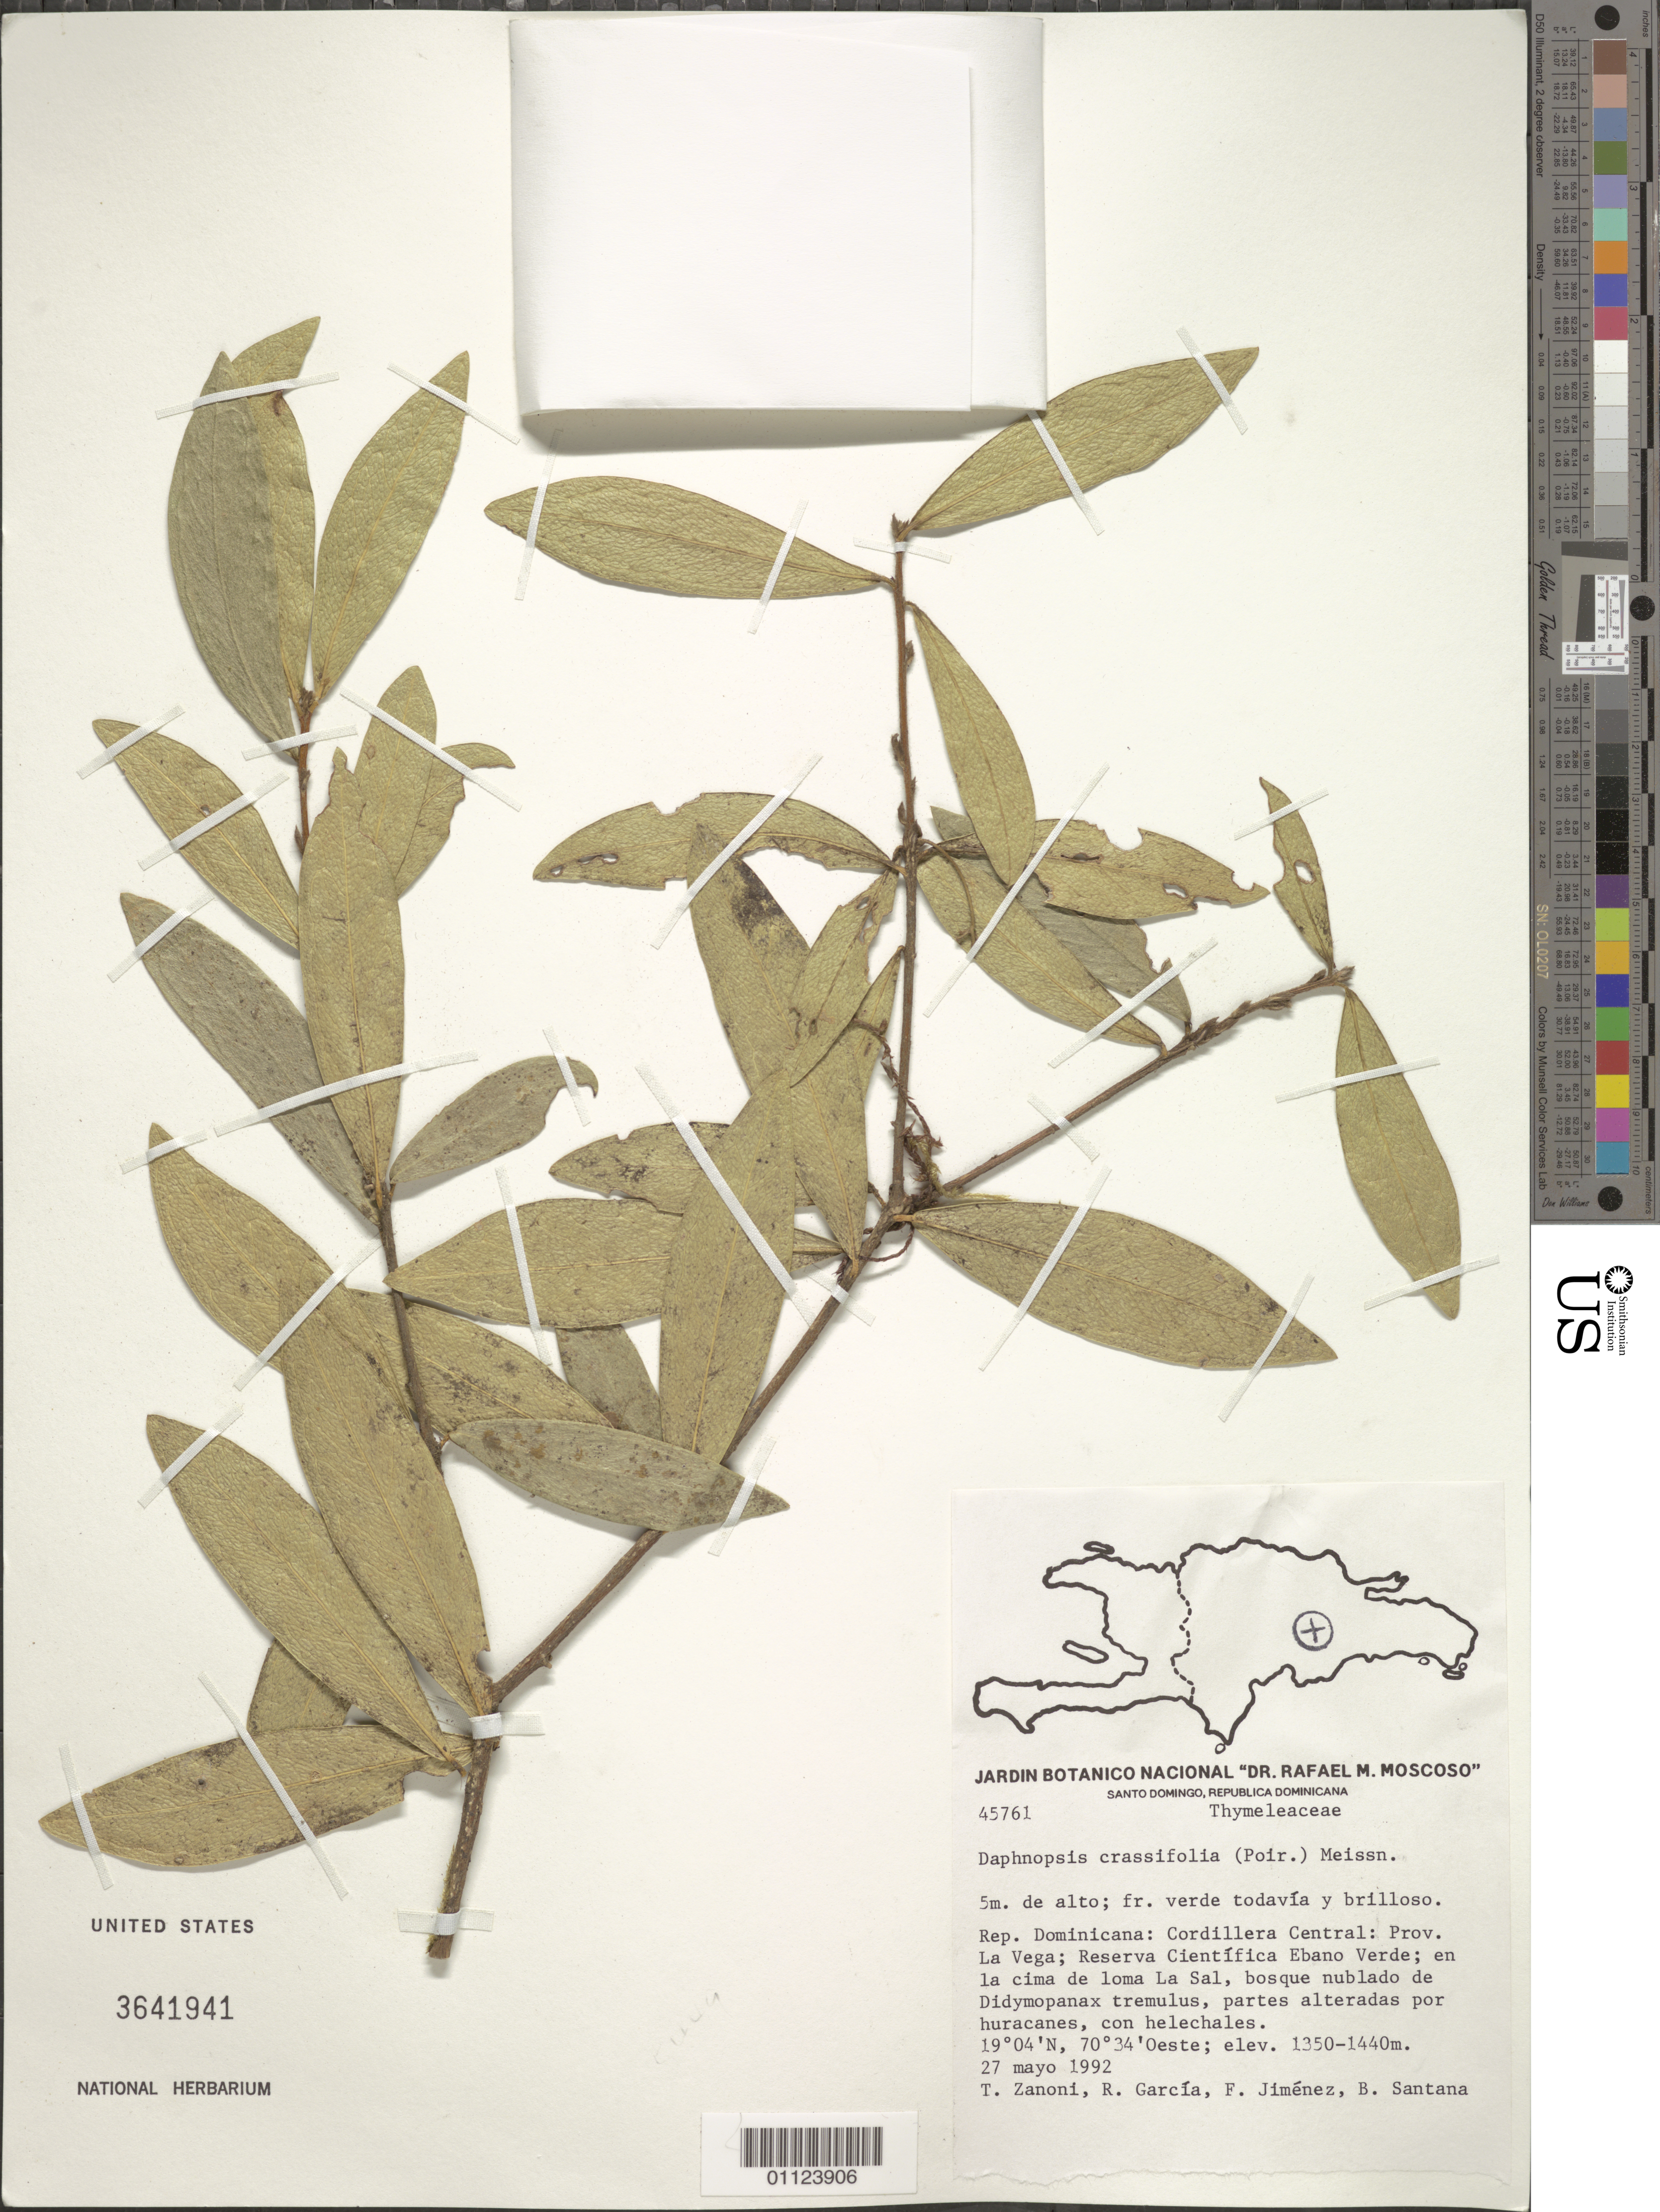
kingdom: Plantae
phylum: Tracheophyta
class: Magnoliopsida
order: Malvales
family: Thymelaeaceae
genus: Daphnopsis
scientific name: Daphnopsis crassifolia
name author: (Poir.) Meisn.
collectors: T. A. Zanoni, R. Garcia, F. Jiménez & B. Santana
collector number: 45761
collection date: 1992-05-27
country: Dominican Republic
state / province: La Vega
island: Hispaniola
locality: Cordillera Central, Reserva Científica Ebano Verde, en la cima de Loma La Sal.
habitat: Bosque nublado de Didymopanax tremulus, partes alteradas por huracanes, con helechales.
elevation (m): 1350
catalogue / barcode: US 3641941